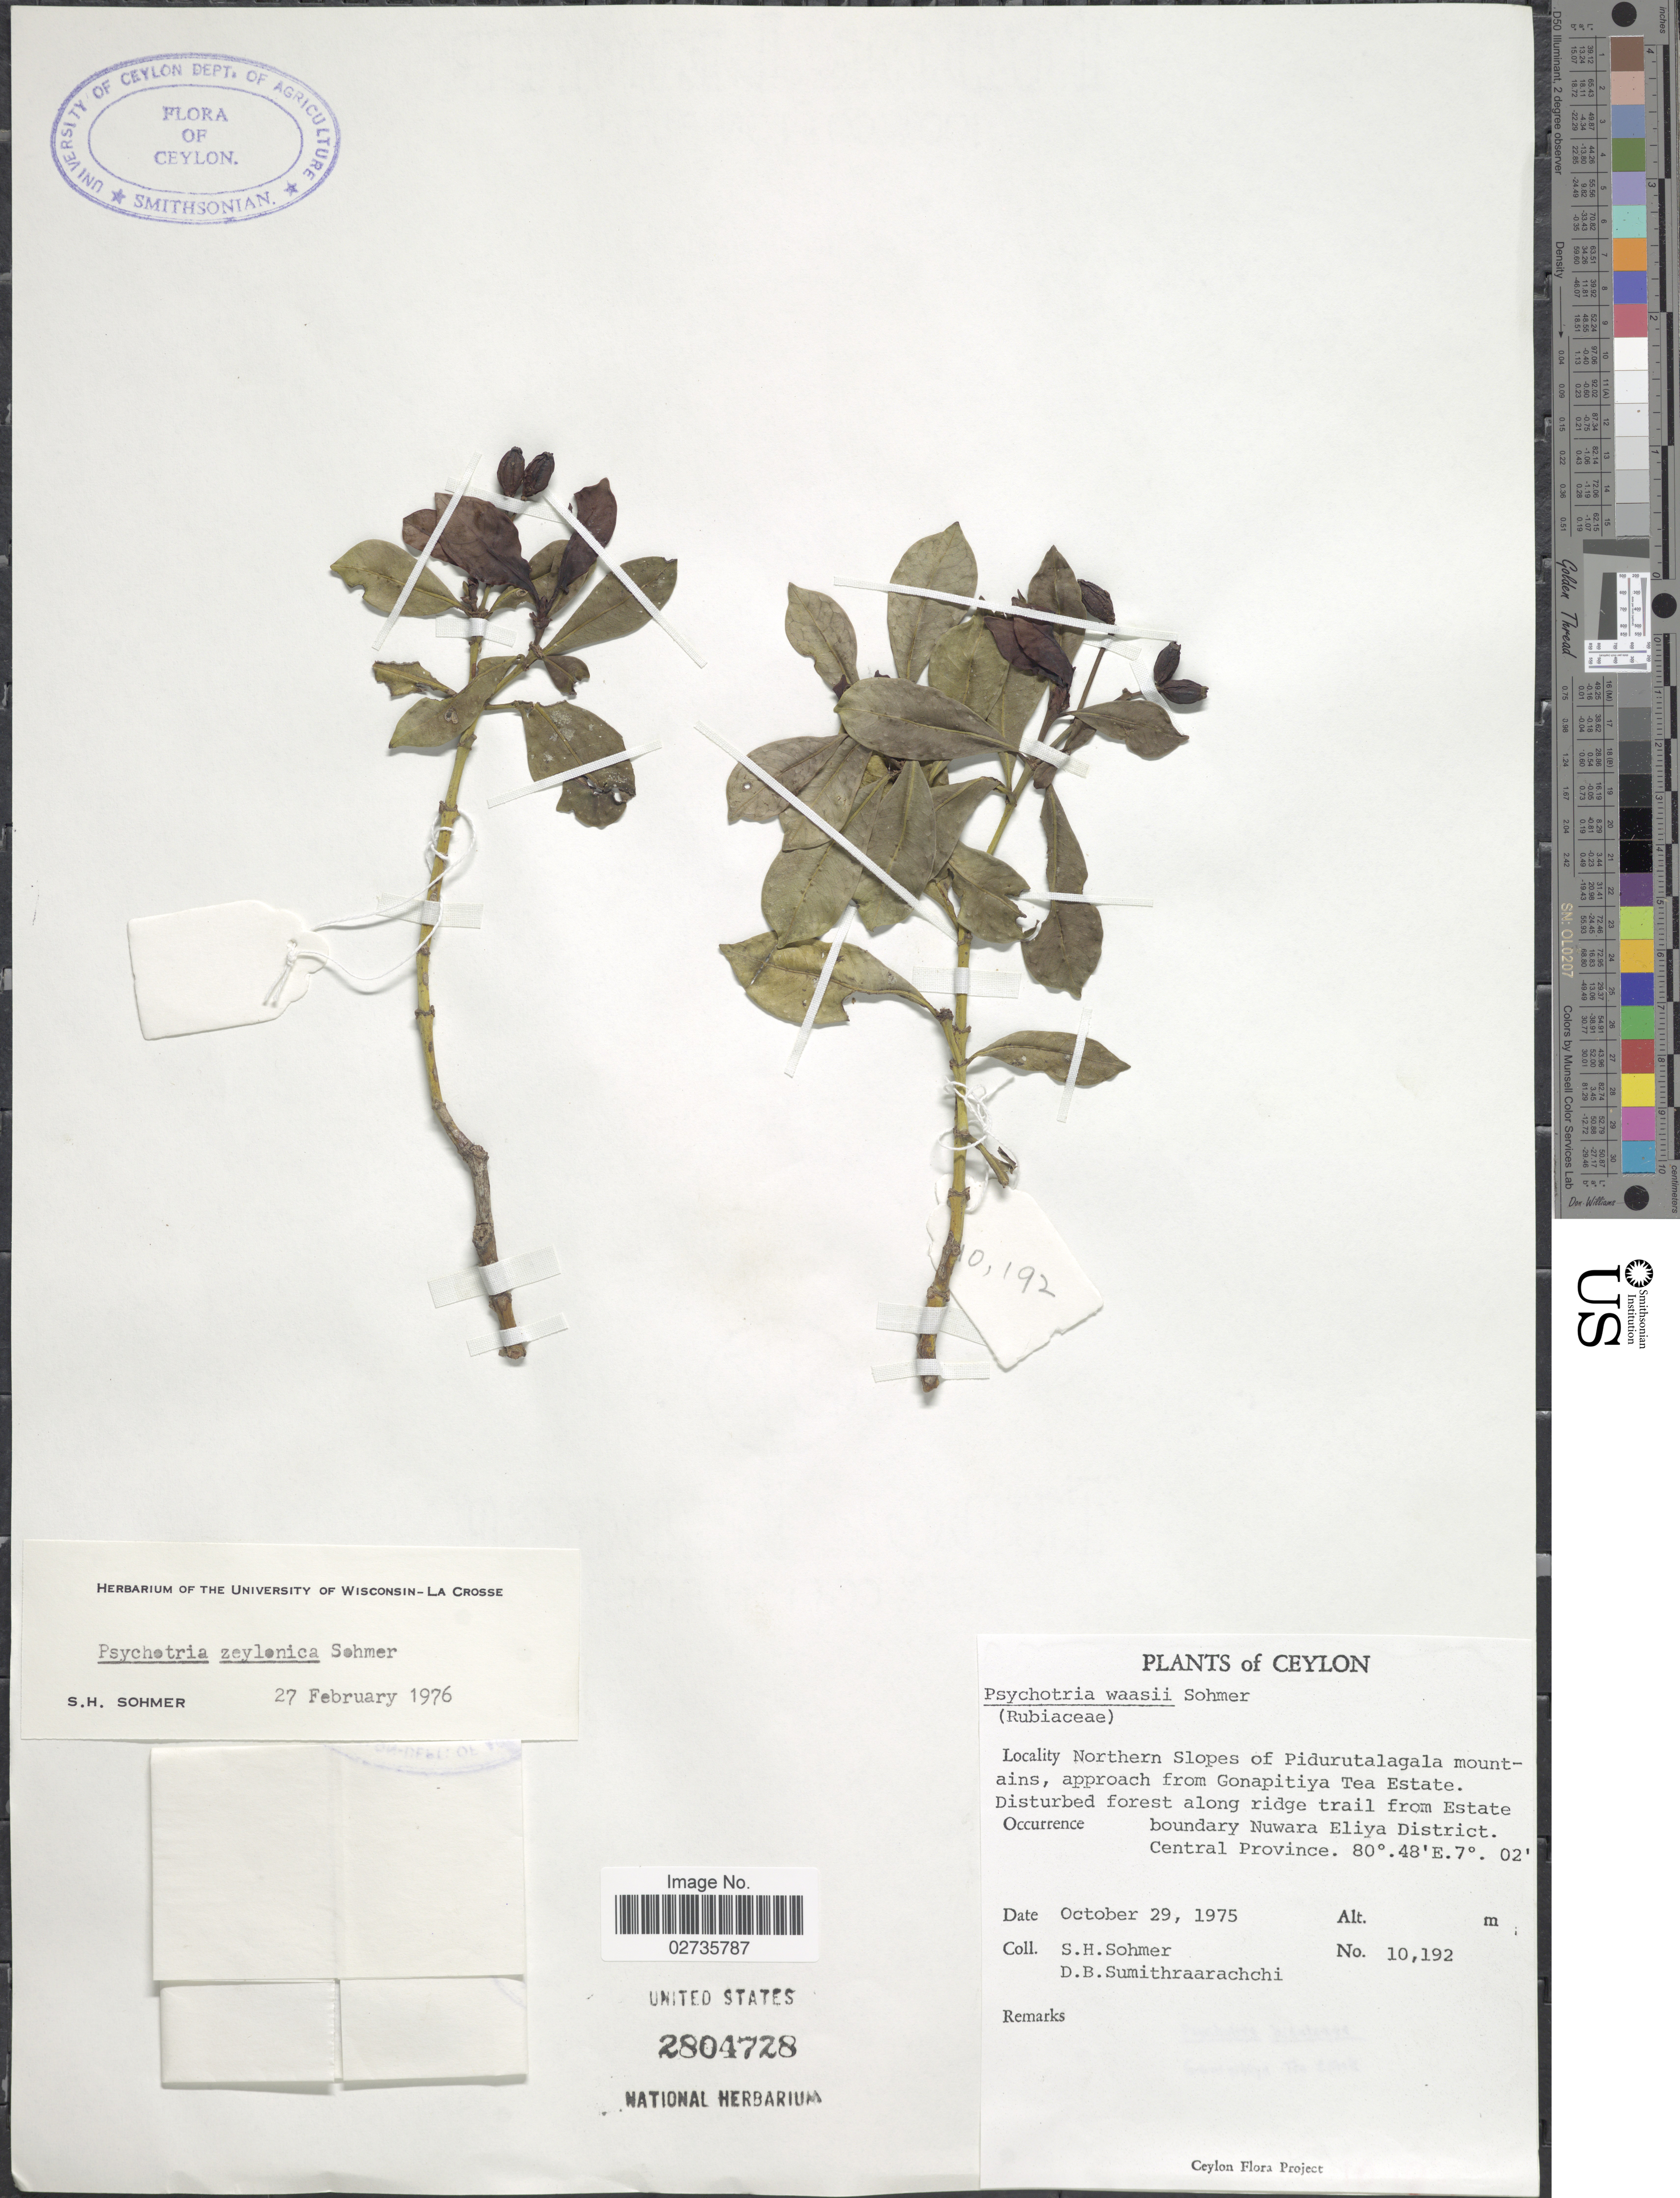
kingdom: Plantae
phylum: Tracheophyta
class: Magnoliopsida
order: Gentianales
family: Rubiaceae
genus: Psychotria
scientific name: Psychotria zeylanica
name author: Sohmer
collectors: S. H. Sohmer & D. B. Sumithraarachchi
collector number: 10192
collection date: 1975-10-29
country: Sri Lanka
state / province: Central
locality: Ceylon, Northern slopes of Pidurutalagala mountains, approach from Gonapitiya Tea Estate. Disturbed forest along ridge trail from Estate boundary Nuwara Eliya District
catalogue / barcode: US 2804728